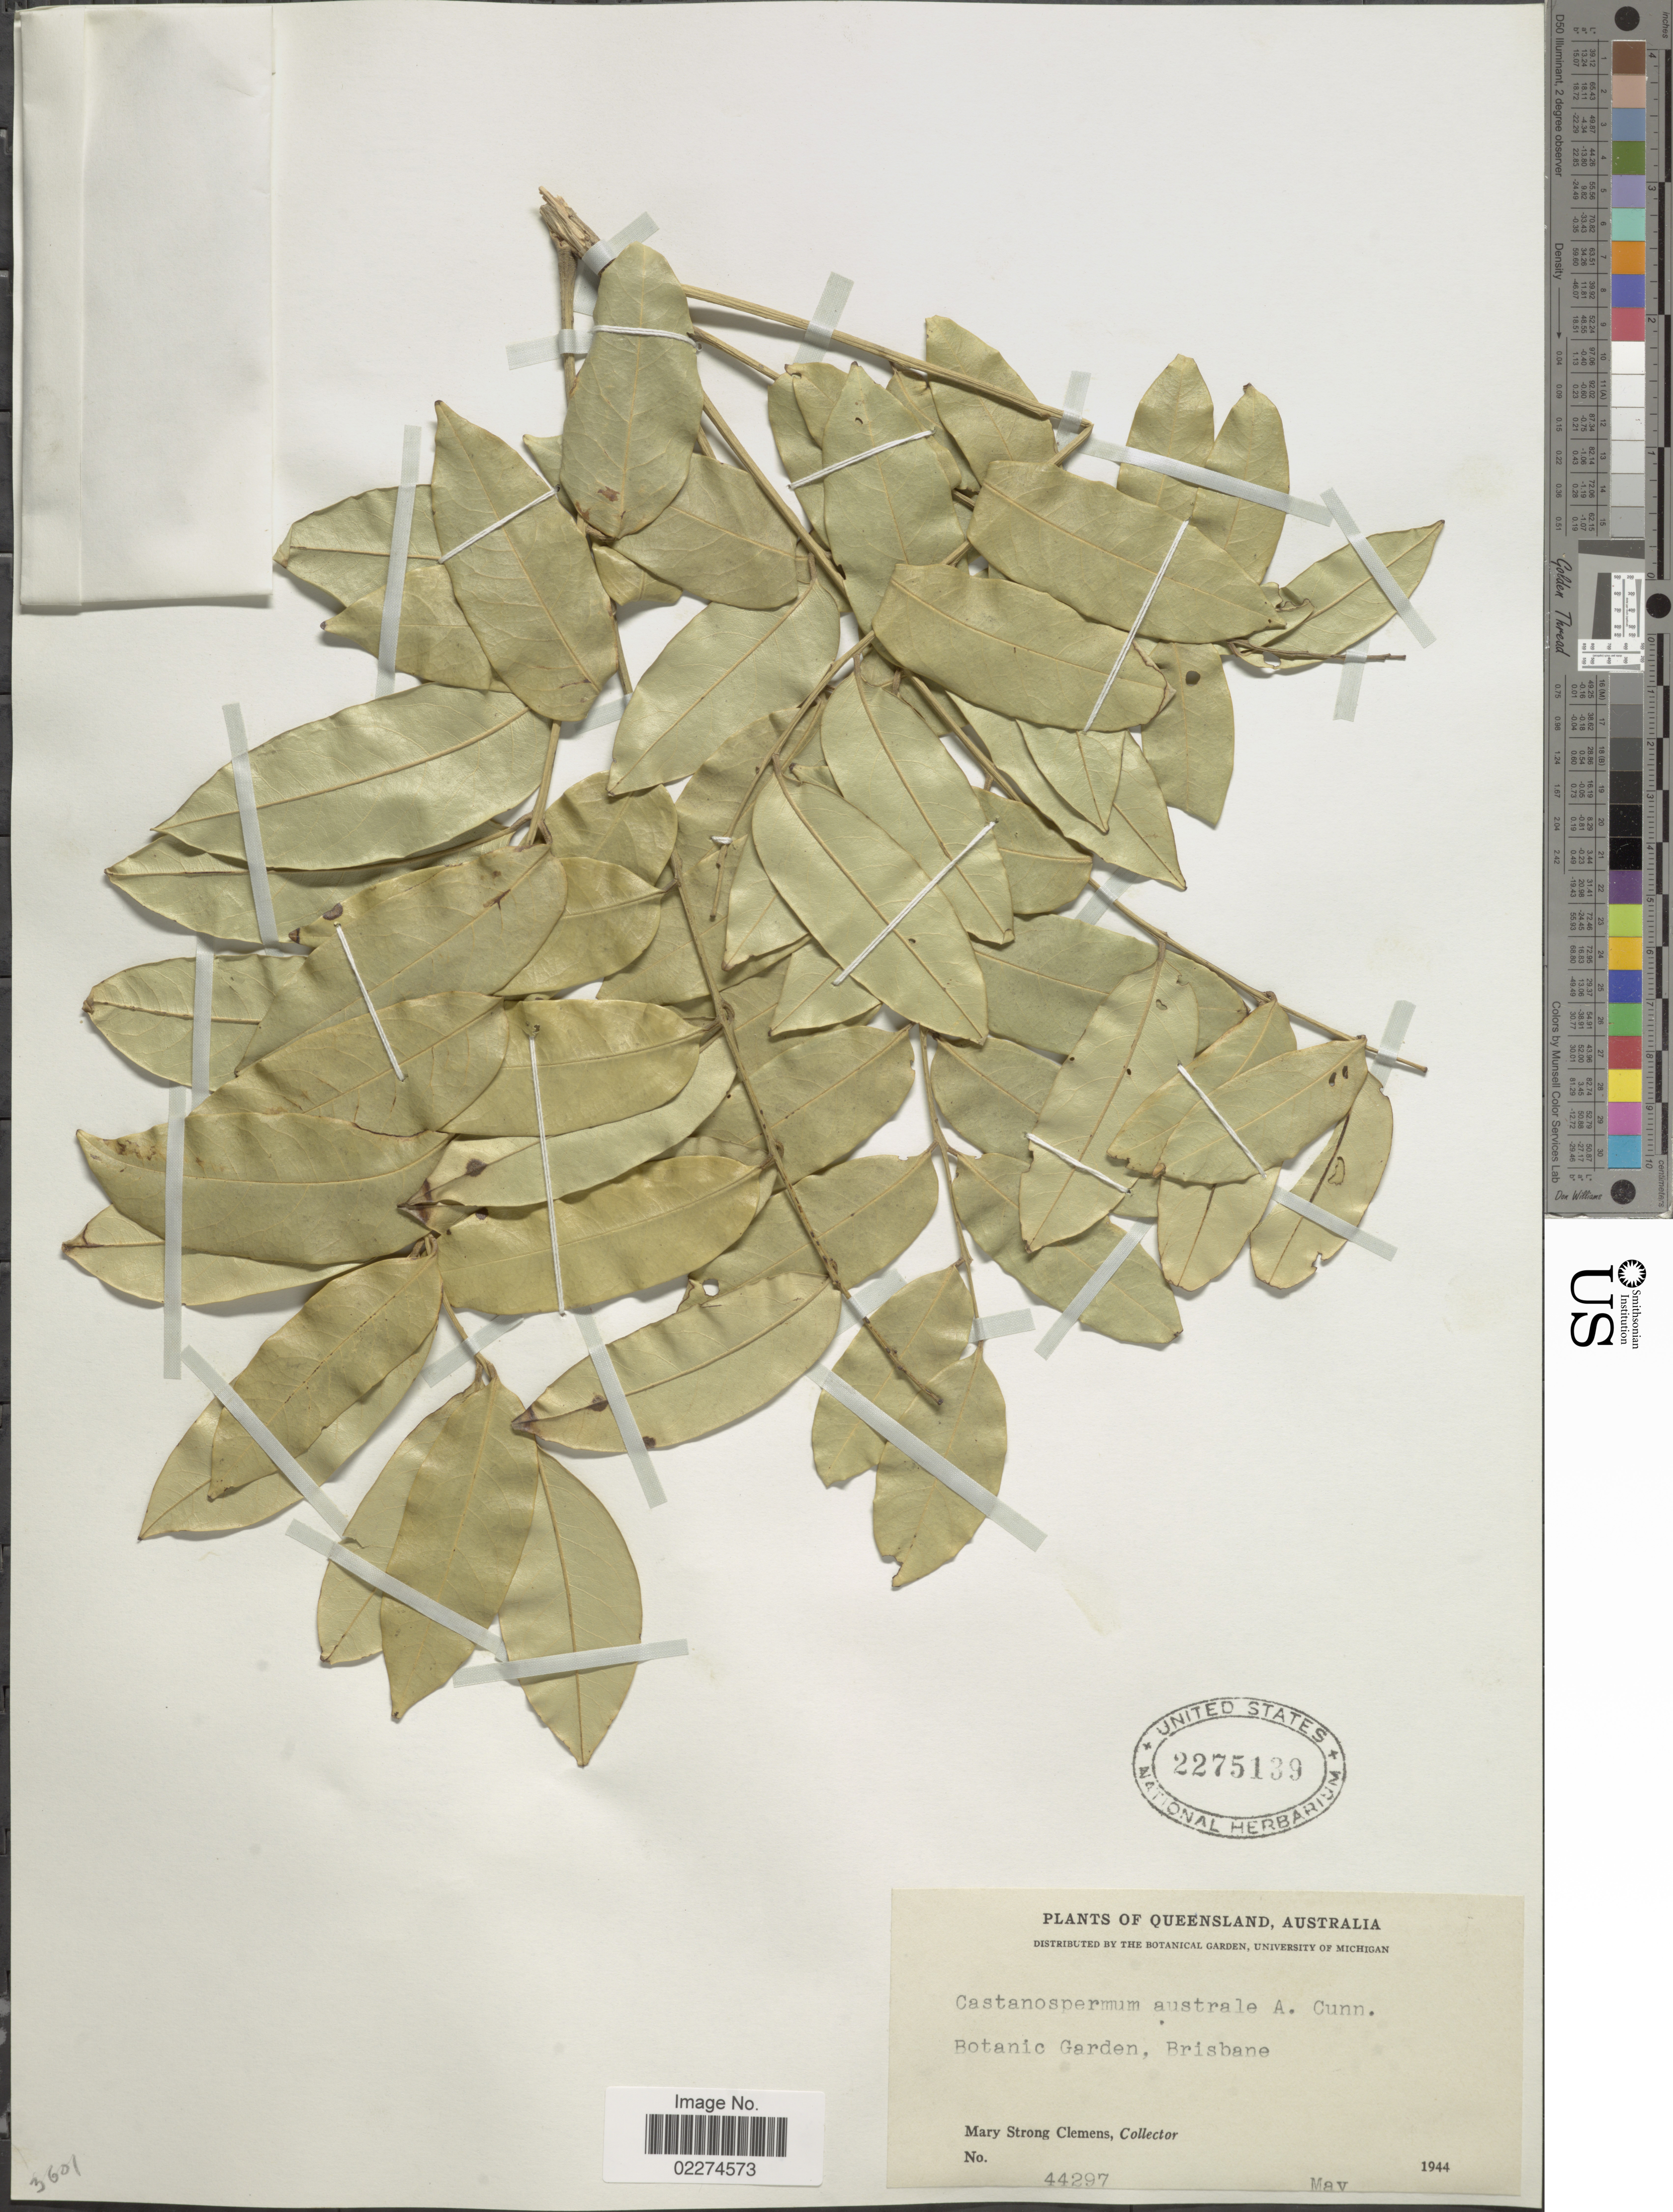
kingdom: Plantae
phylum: Tracheophyta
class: Magnoliopsida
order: Fabales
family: Fabaceae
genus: Castanospermum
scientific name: Castanospermum australe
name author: A. Cunn. & Fraser-Jenk.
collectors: M. S. Clemens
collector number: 44297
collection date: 1944-05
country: Australia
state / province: Queensland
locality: Queensland, Australia, Botanic Garden, Brisbane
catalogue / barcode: US 2275139